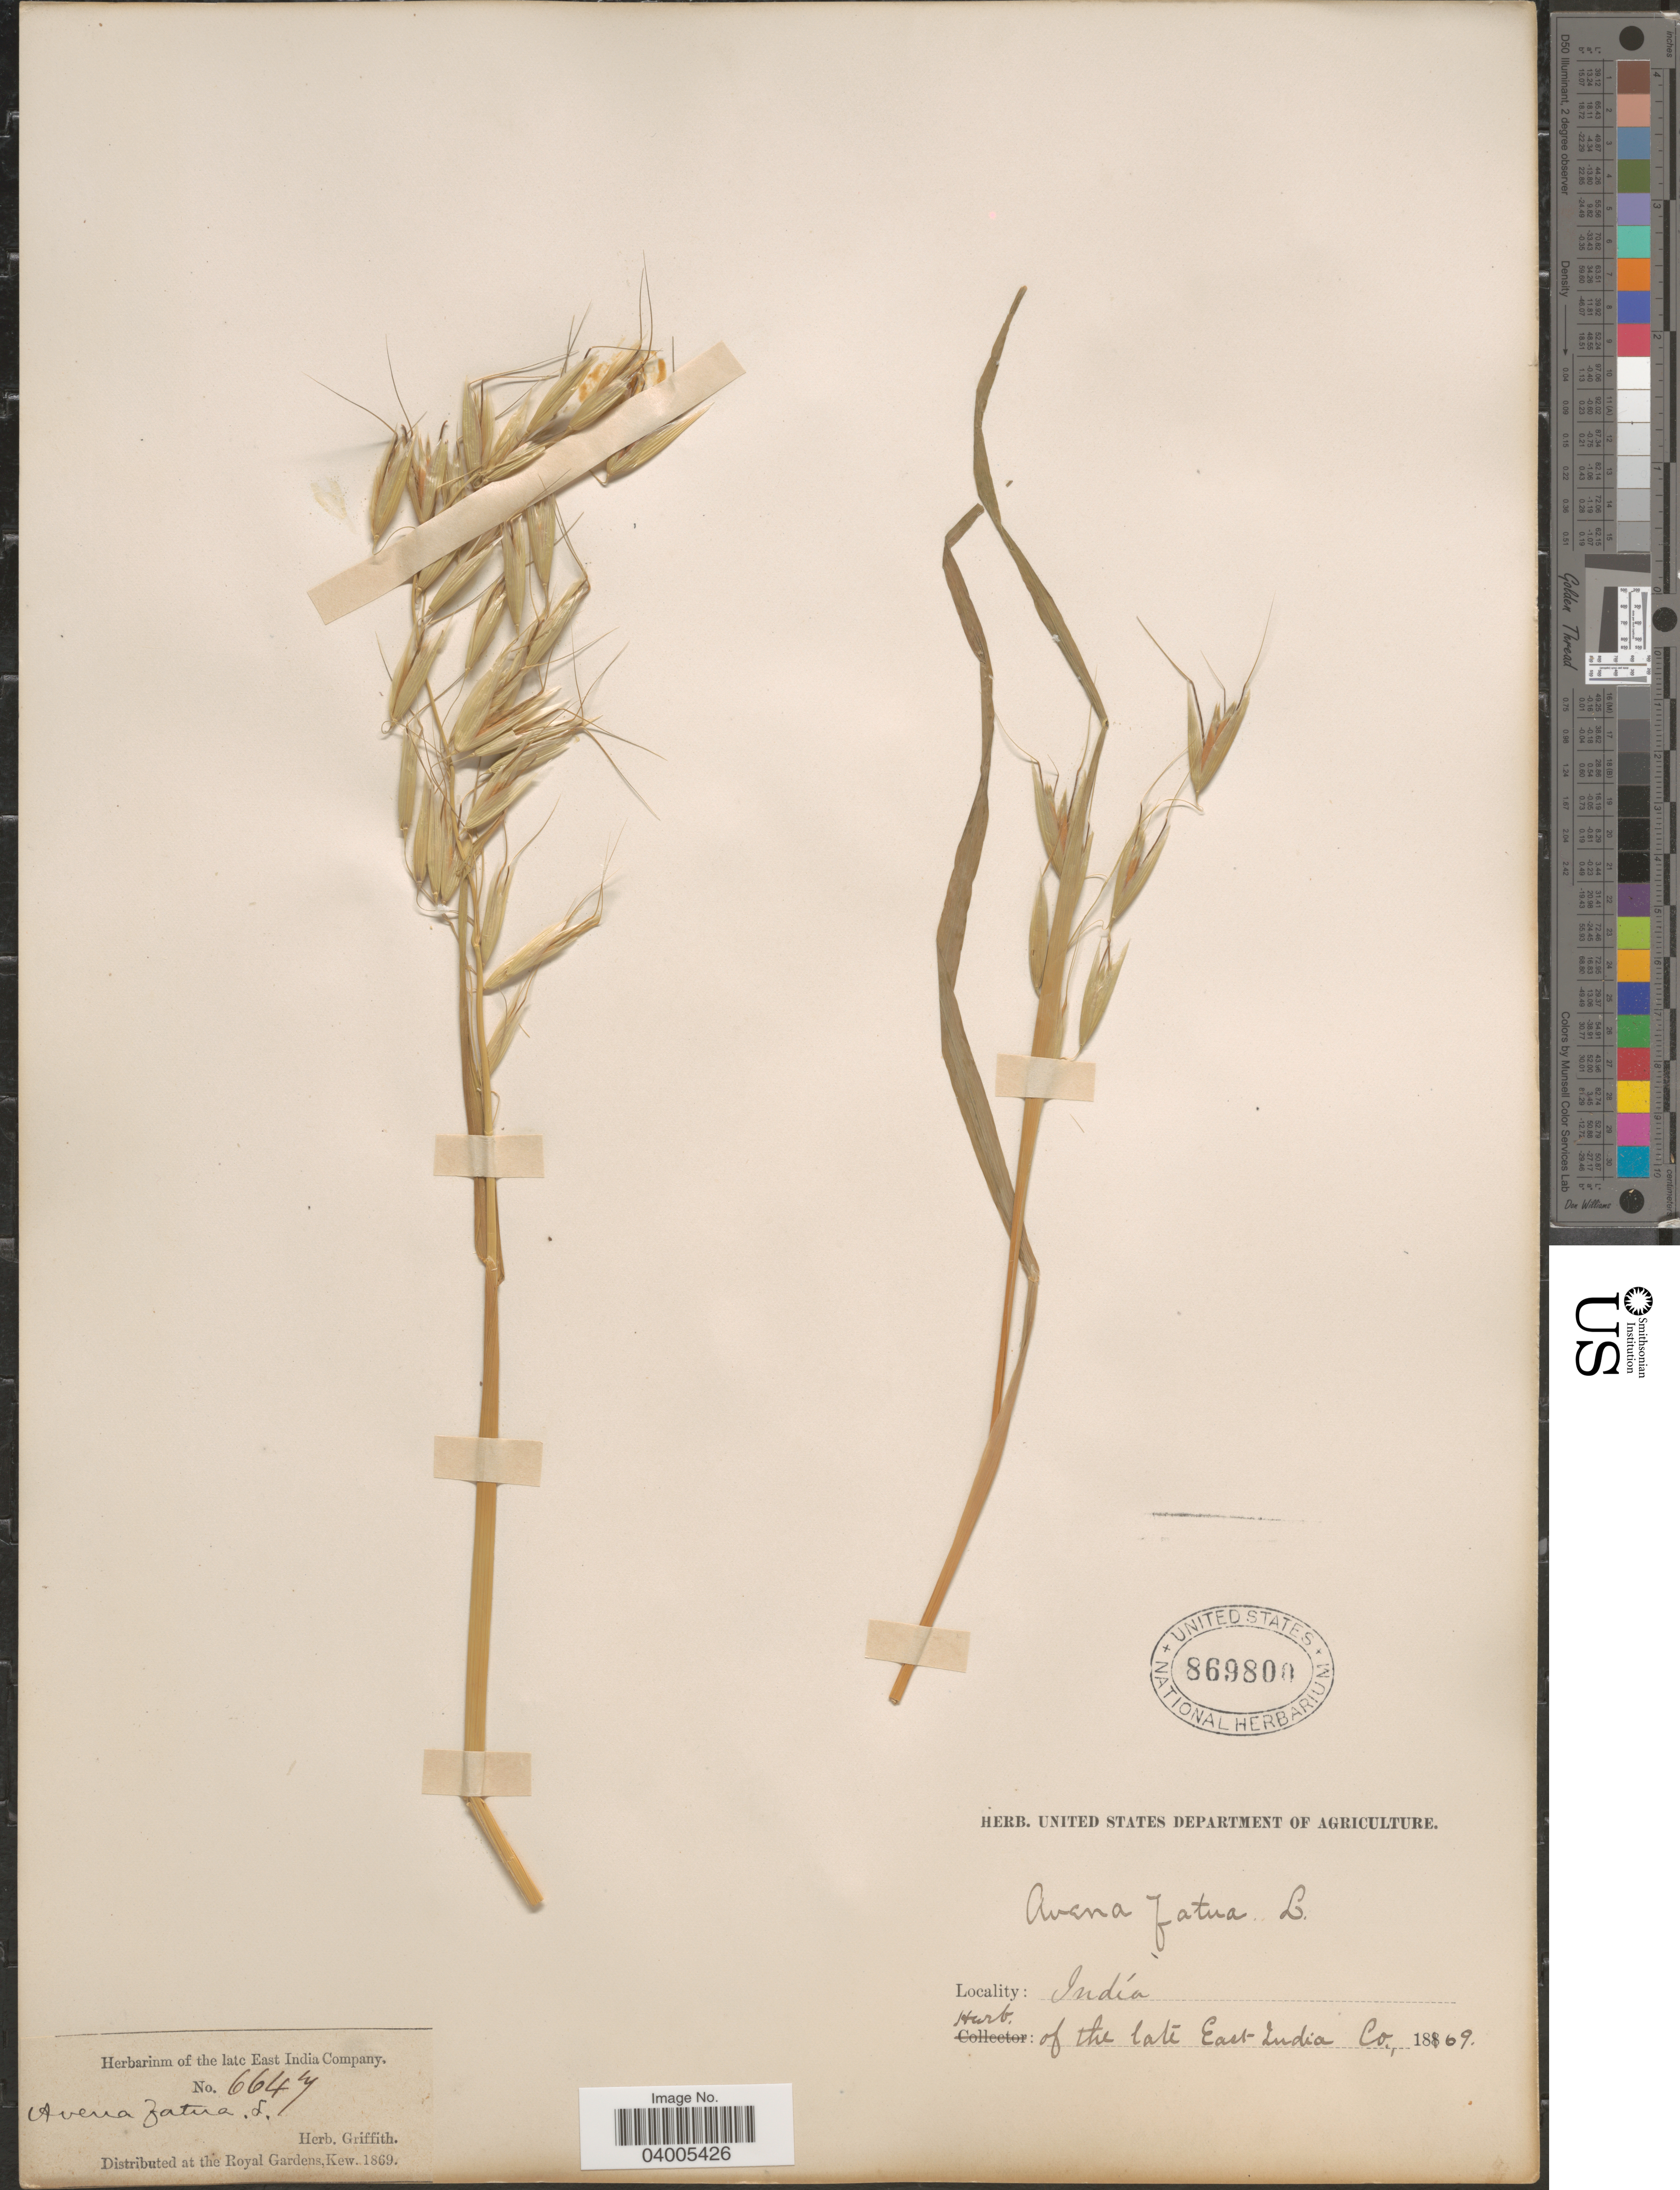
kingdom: Plantae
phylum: Tracheophyta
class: Liliopsida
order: Poales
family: Poaceae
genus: Avena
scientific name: Avena fatua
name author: L.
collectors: ex herb. Griffith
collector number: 6647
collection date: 1869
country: India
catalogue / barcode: US 869800